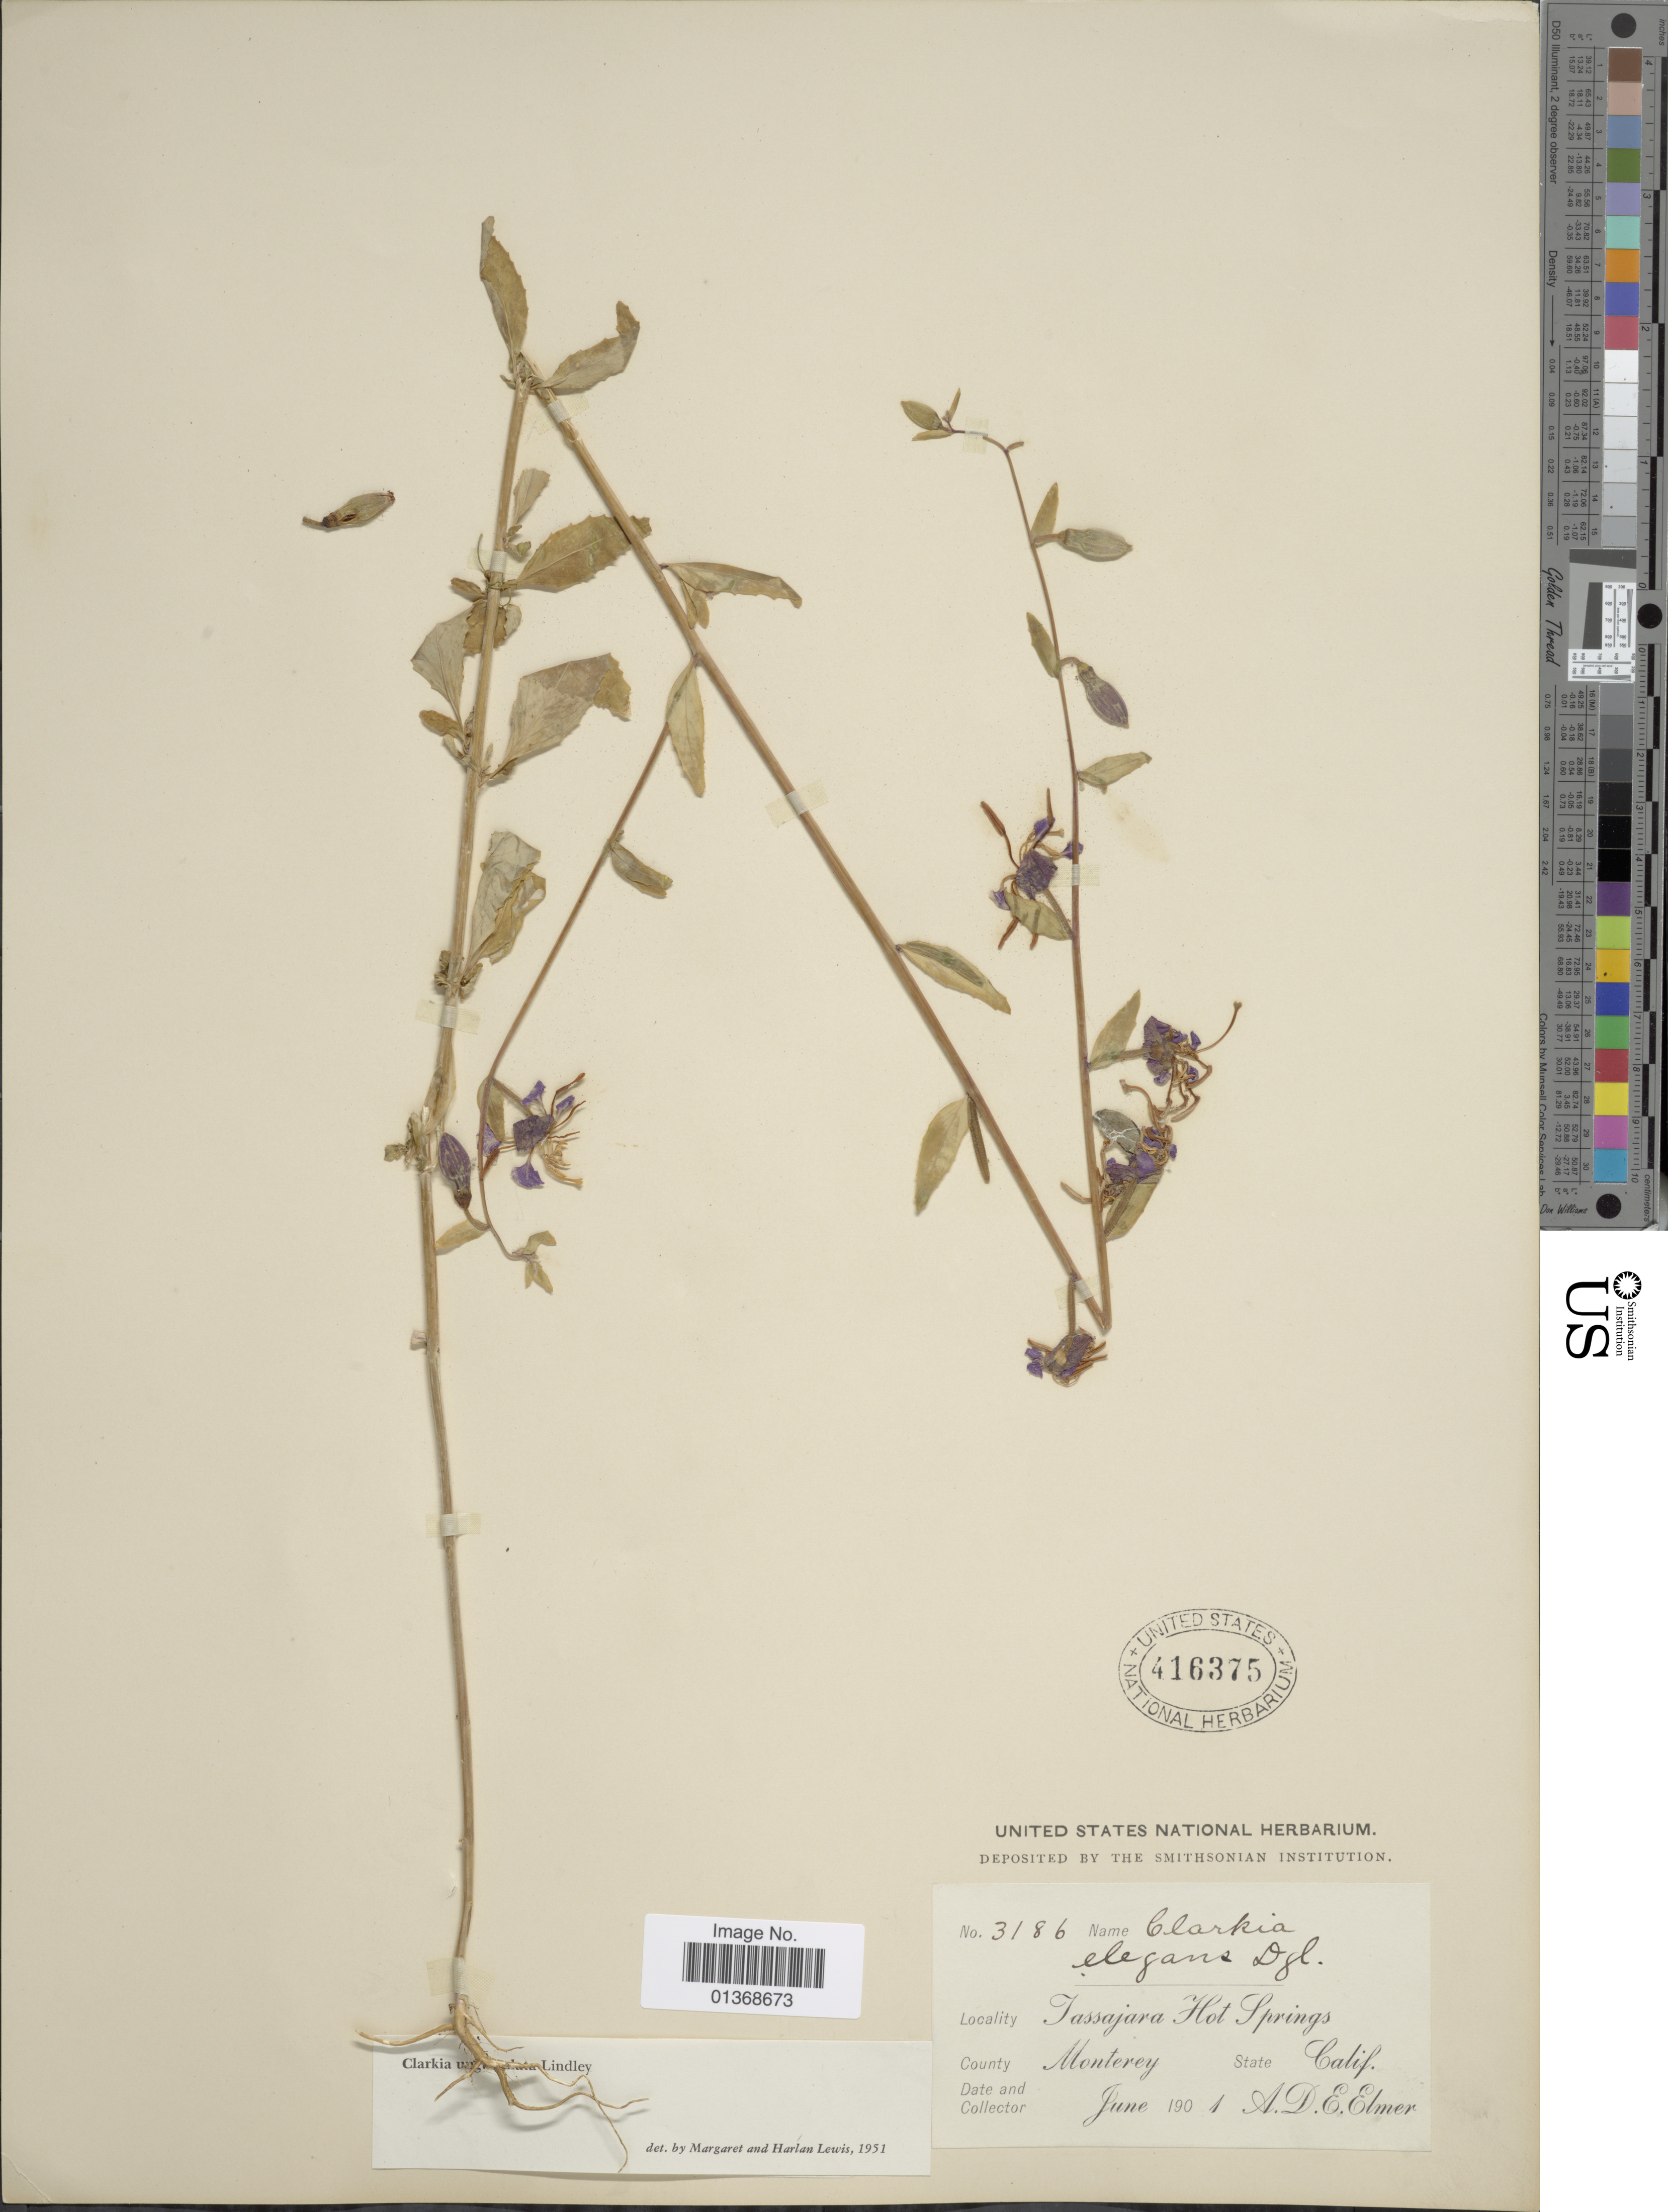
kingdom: Plantae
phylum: Tracheophyta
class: Magnoliopsida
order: Myrtales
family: Onagraceae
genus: Clarkia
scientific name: Clarkia unguiculata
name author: Lindl.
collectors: A. D. E. Elmer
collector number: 3186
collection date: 1901-06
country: United States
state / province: California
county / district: Monterey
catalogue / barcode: US 416375